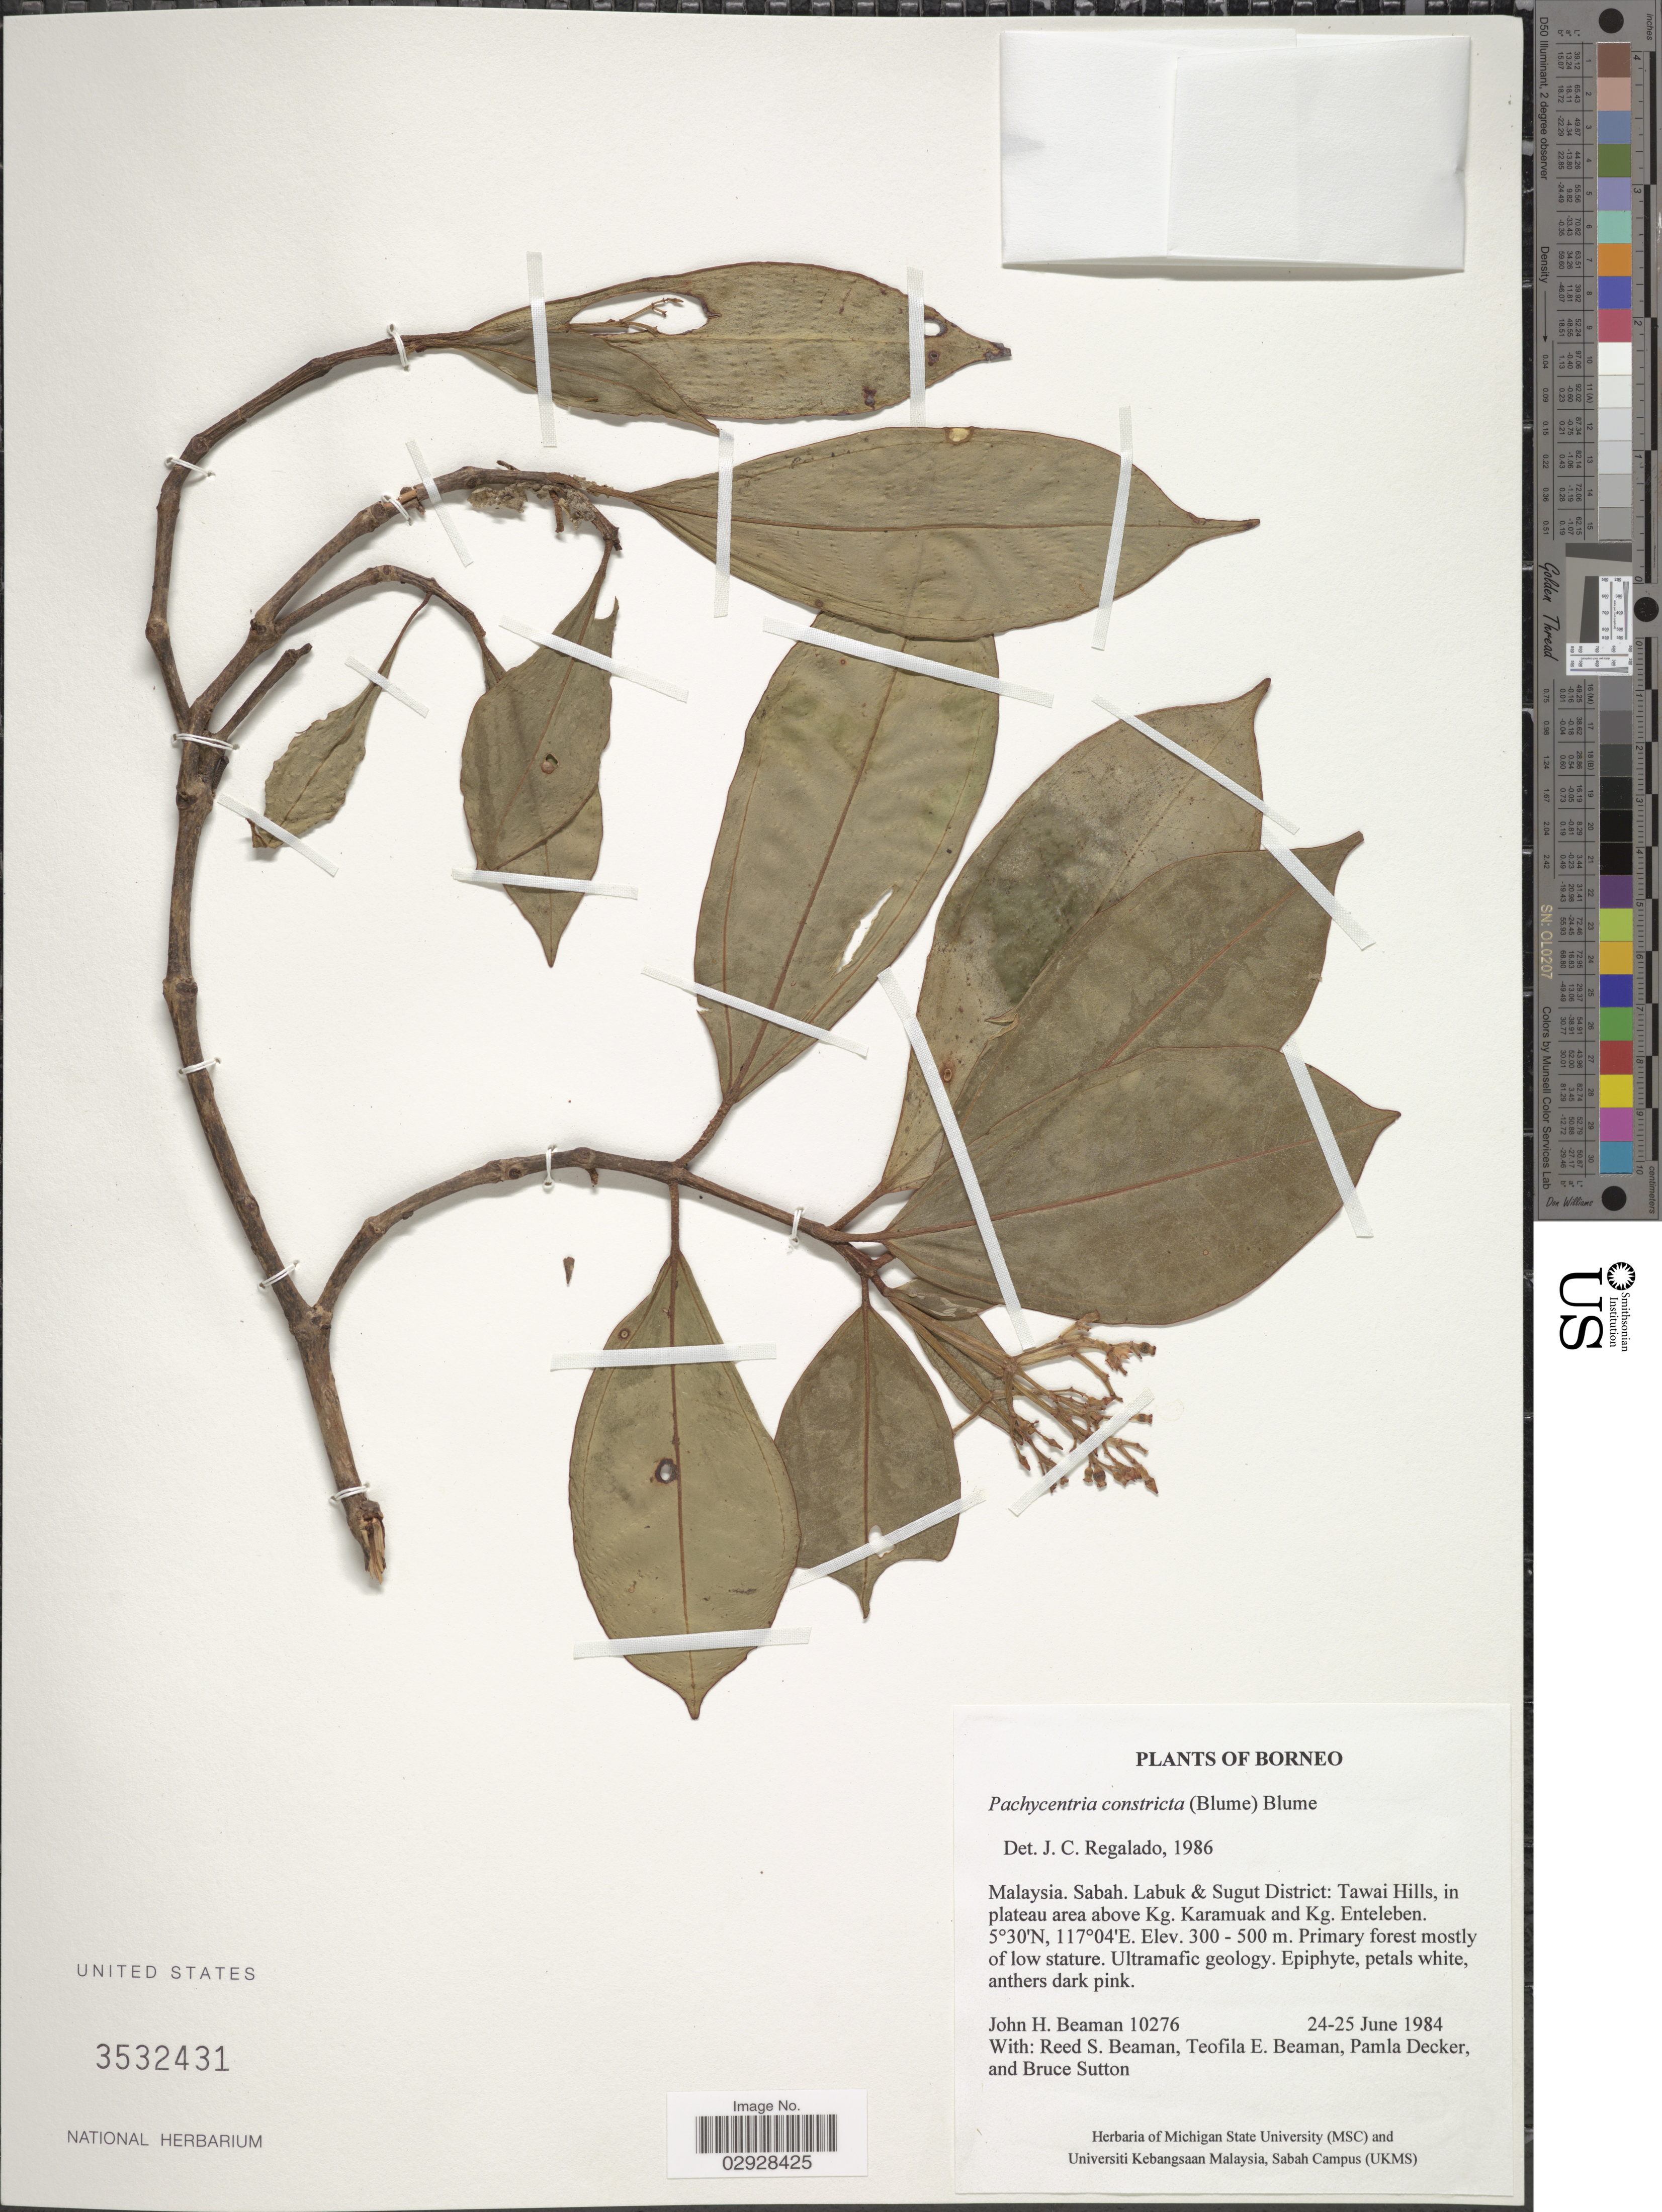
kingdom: Plantae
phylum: Tracheophyta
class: Magnoliopsida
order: Myrtales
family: Melastomataceae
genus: Pachycentria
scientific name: Pachycentria constricta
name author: Blume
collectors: J. H. Beaman, R. S. Beaman, T. E. Beaman, P. Decker & B. Sutton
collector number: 10276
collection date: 1984-06-24/1984-06-25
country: Malaysia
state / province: Sabah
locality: Borneo. Labuk & Sugut District: Tawai Hills, in plateau area above Kg. Karamuak and Kg. Enteleben.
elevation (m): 300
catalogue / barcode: US 3532431